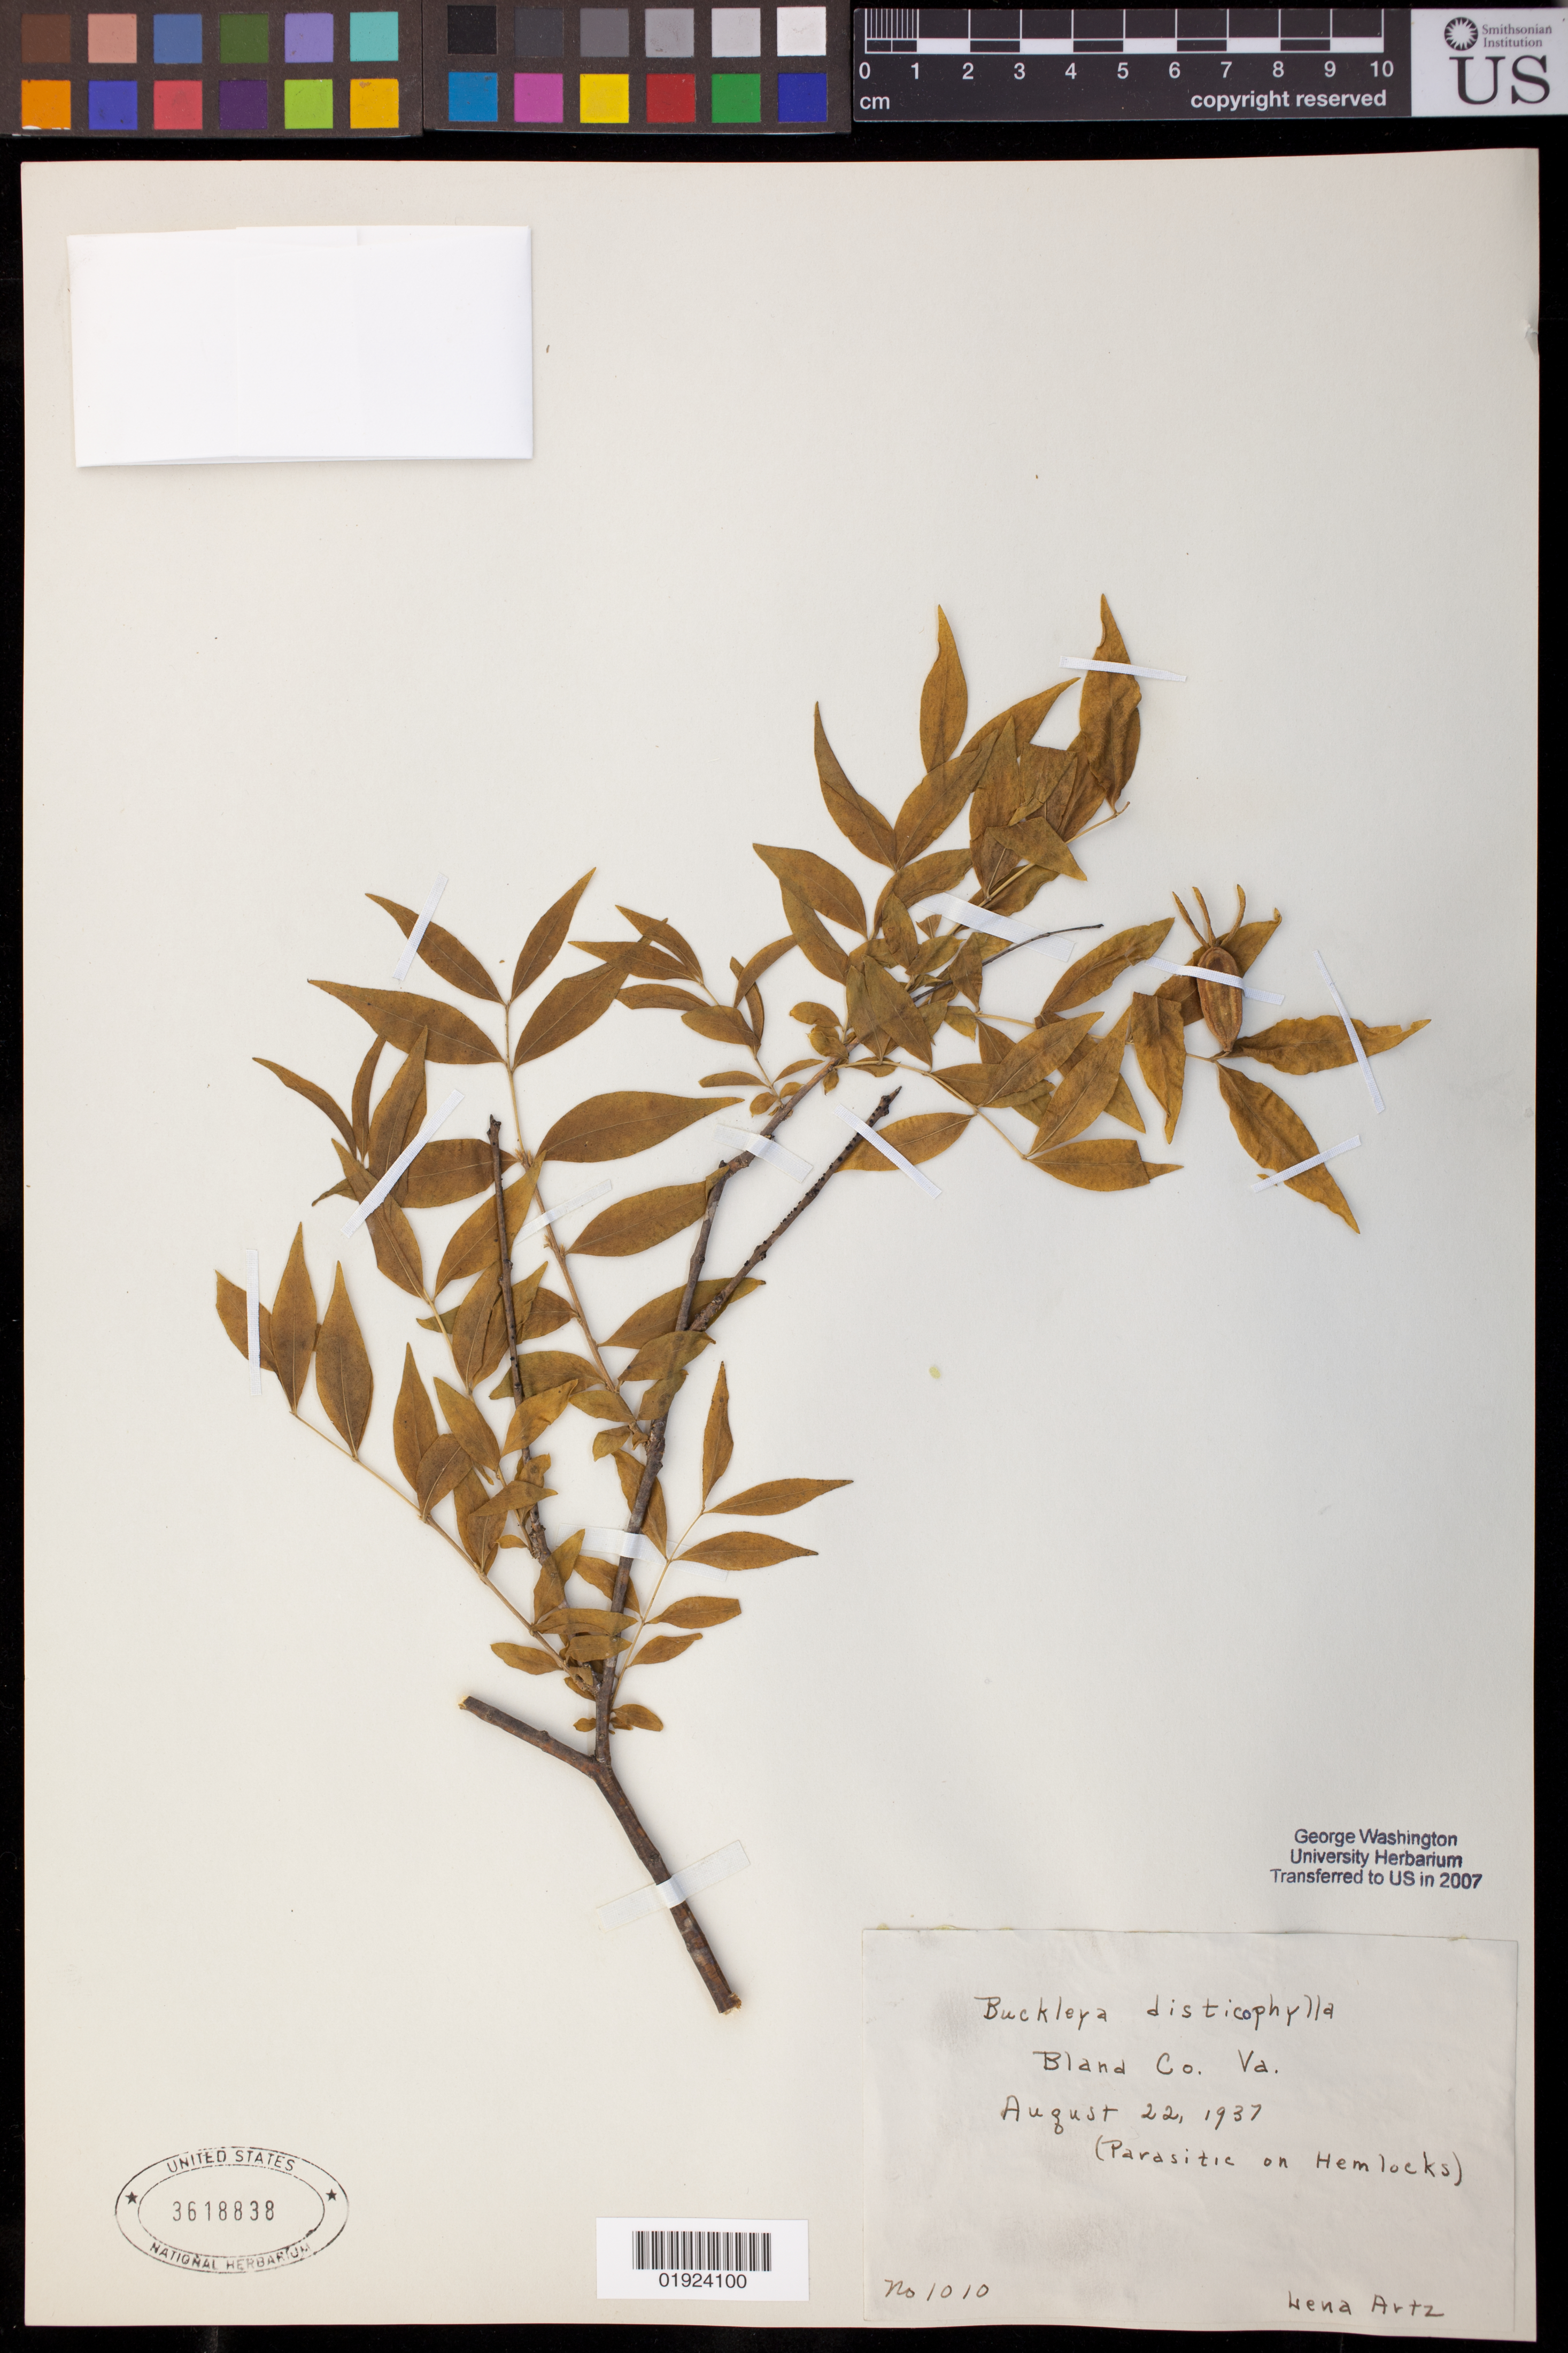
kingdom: Plantae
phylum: Tracheophyta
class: Magnoliopsida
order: Santalales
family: Thesiaceae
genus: Buckleya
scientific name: Buckleya distichophylla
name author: (Nutt.) Torr.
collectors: L. Artz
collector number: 1010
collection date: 1937-08-22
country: United States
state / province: Virginia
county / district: Bland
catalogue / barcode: US 3618838